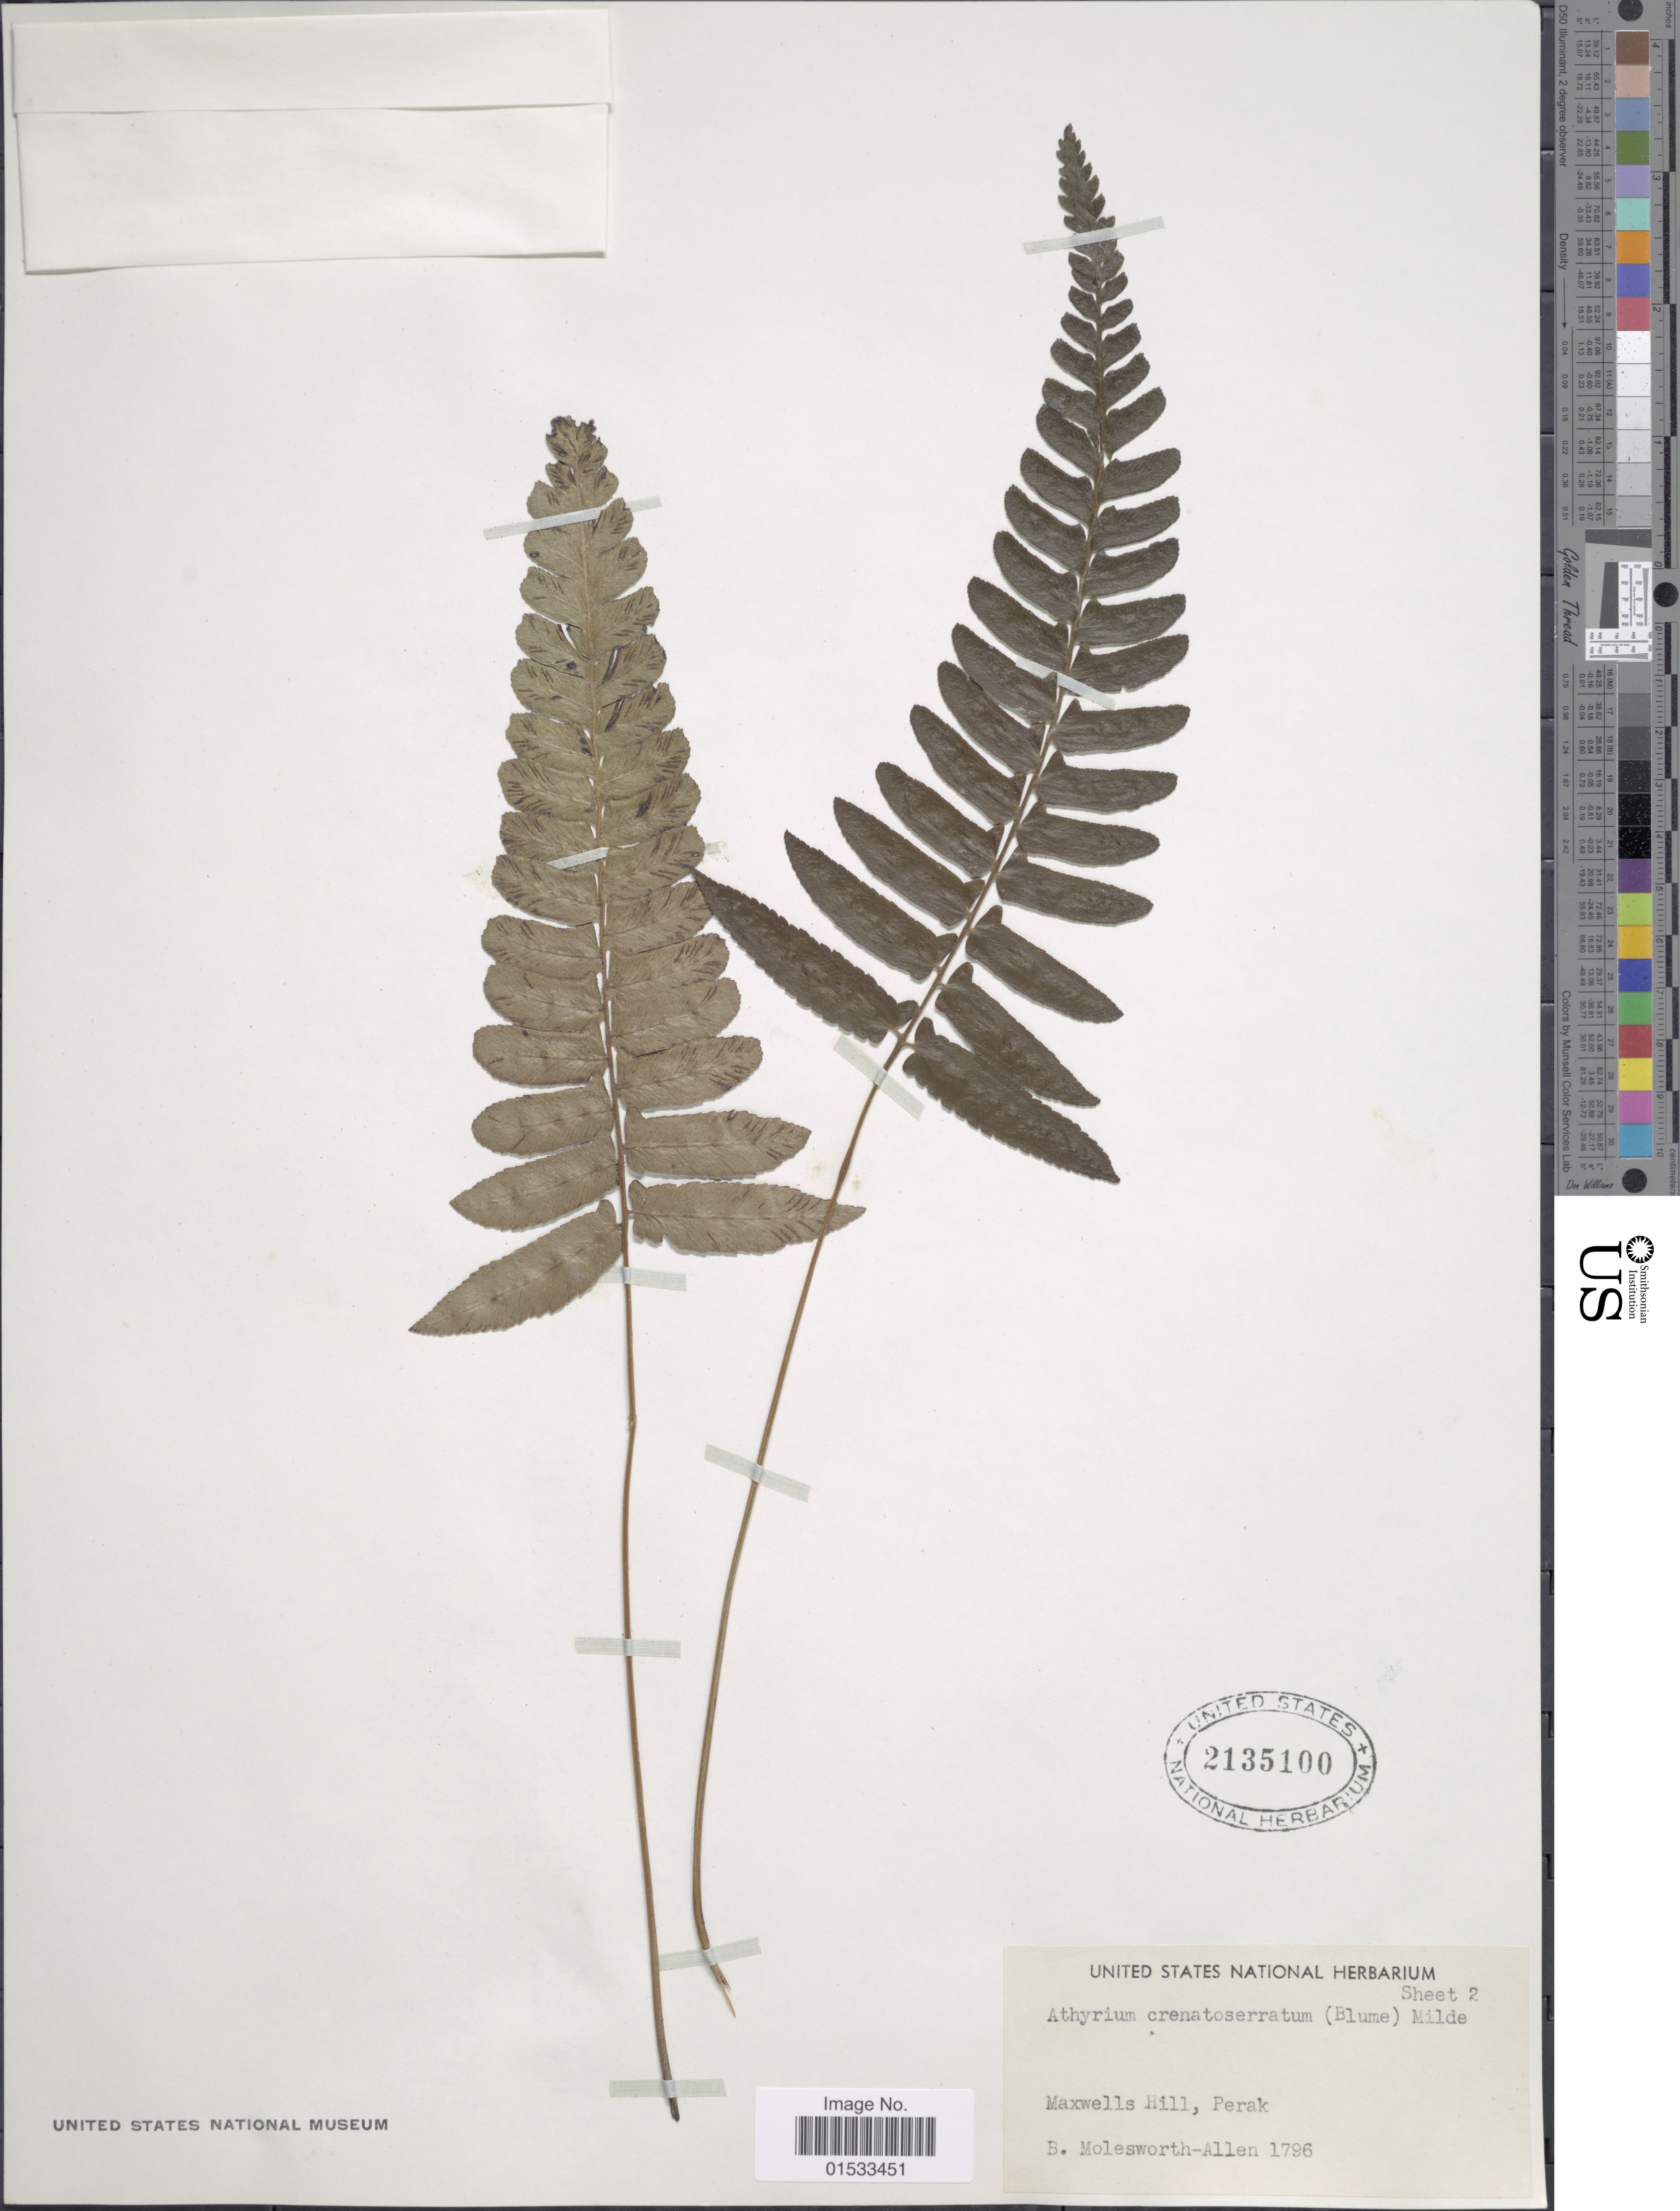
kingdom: Plantae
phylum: Tracheophyta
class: Polypodiopsida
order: Polypodiales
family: Athyriaceae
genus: Diplazium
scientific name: Diplazium crenatoserratum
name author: (Blume) T. Moore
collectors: B. E. G. Molesworth-Allen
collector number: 1796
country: Malaysia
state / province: Perak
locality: Maxwells Hill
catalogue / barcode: US 2135100